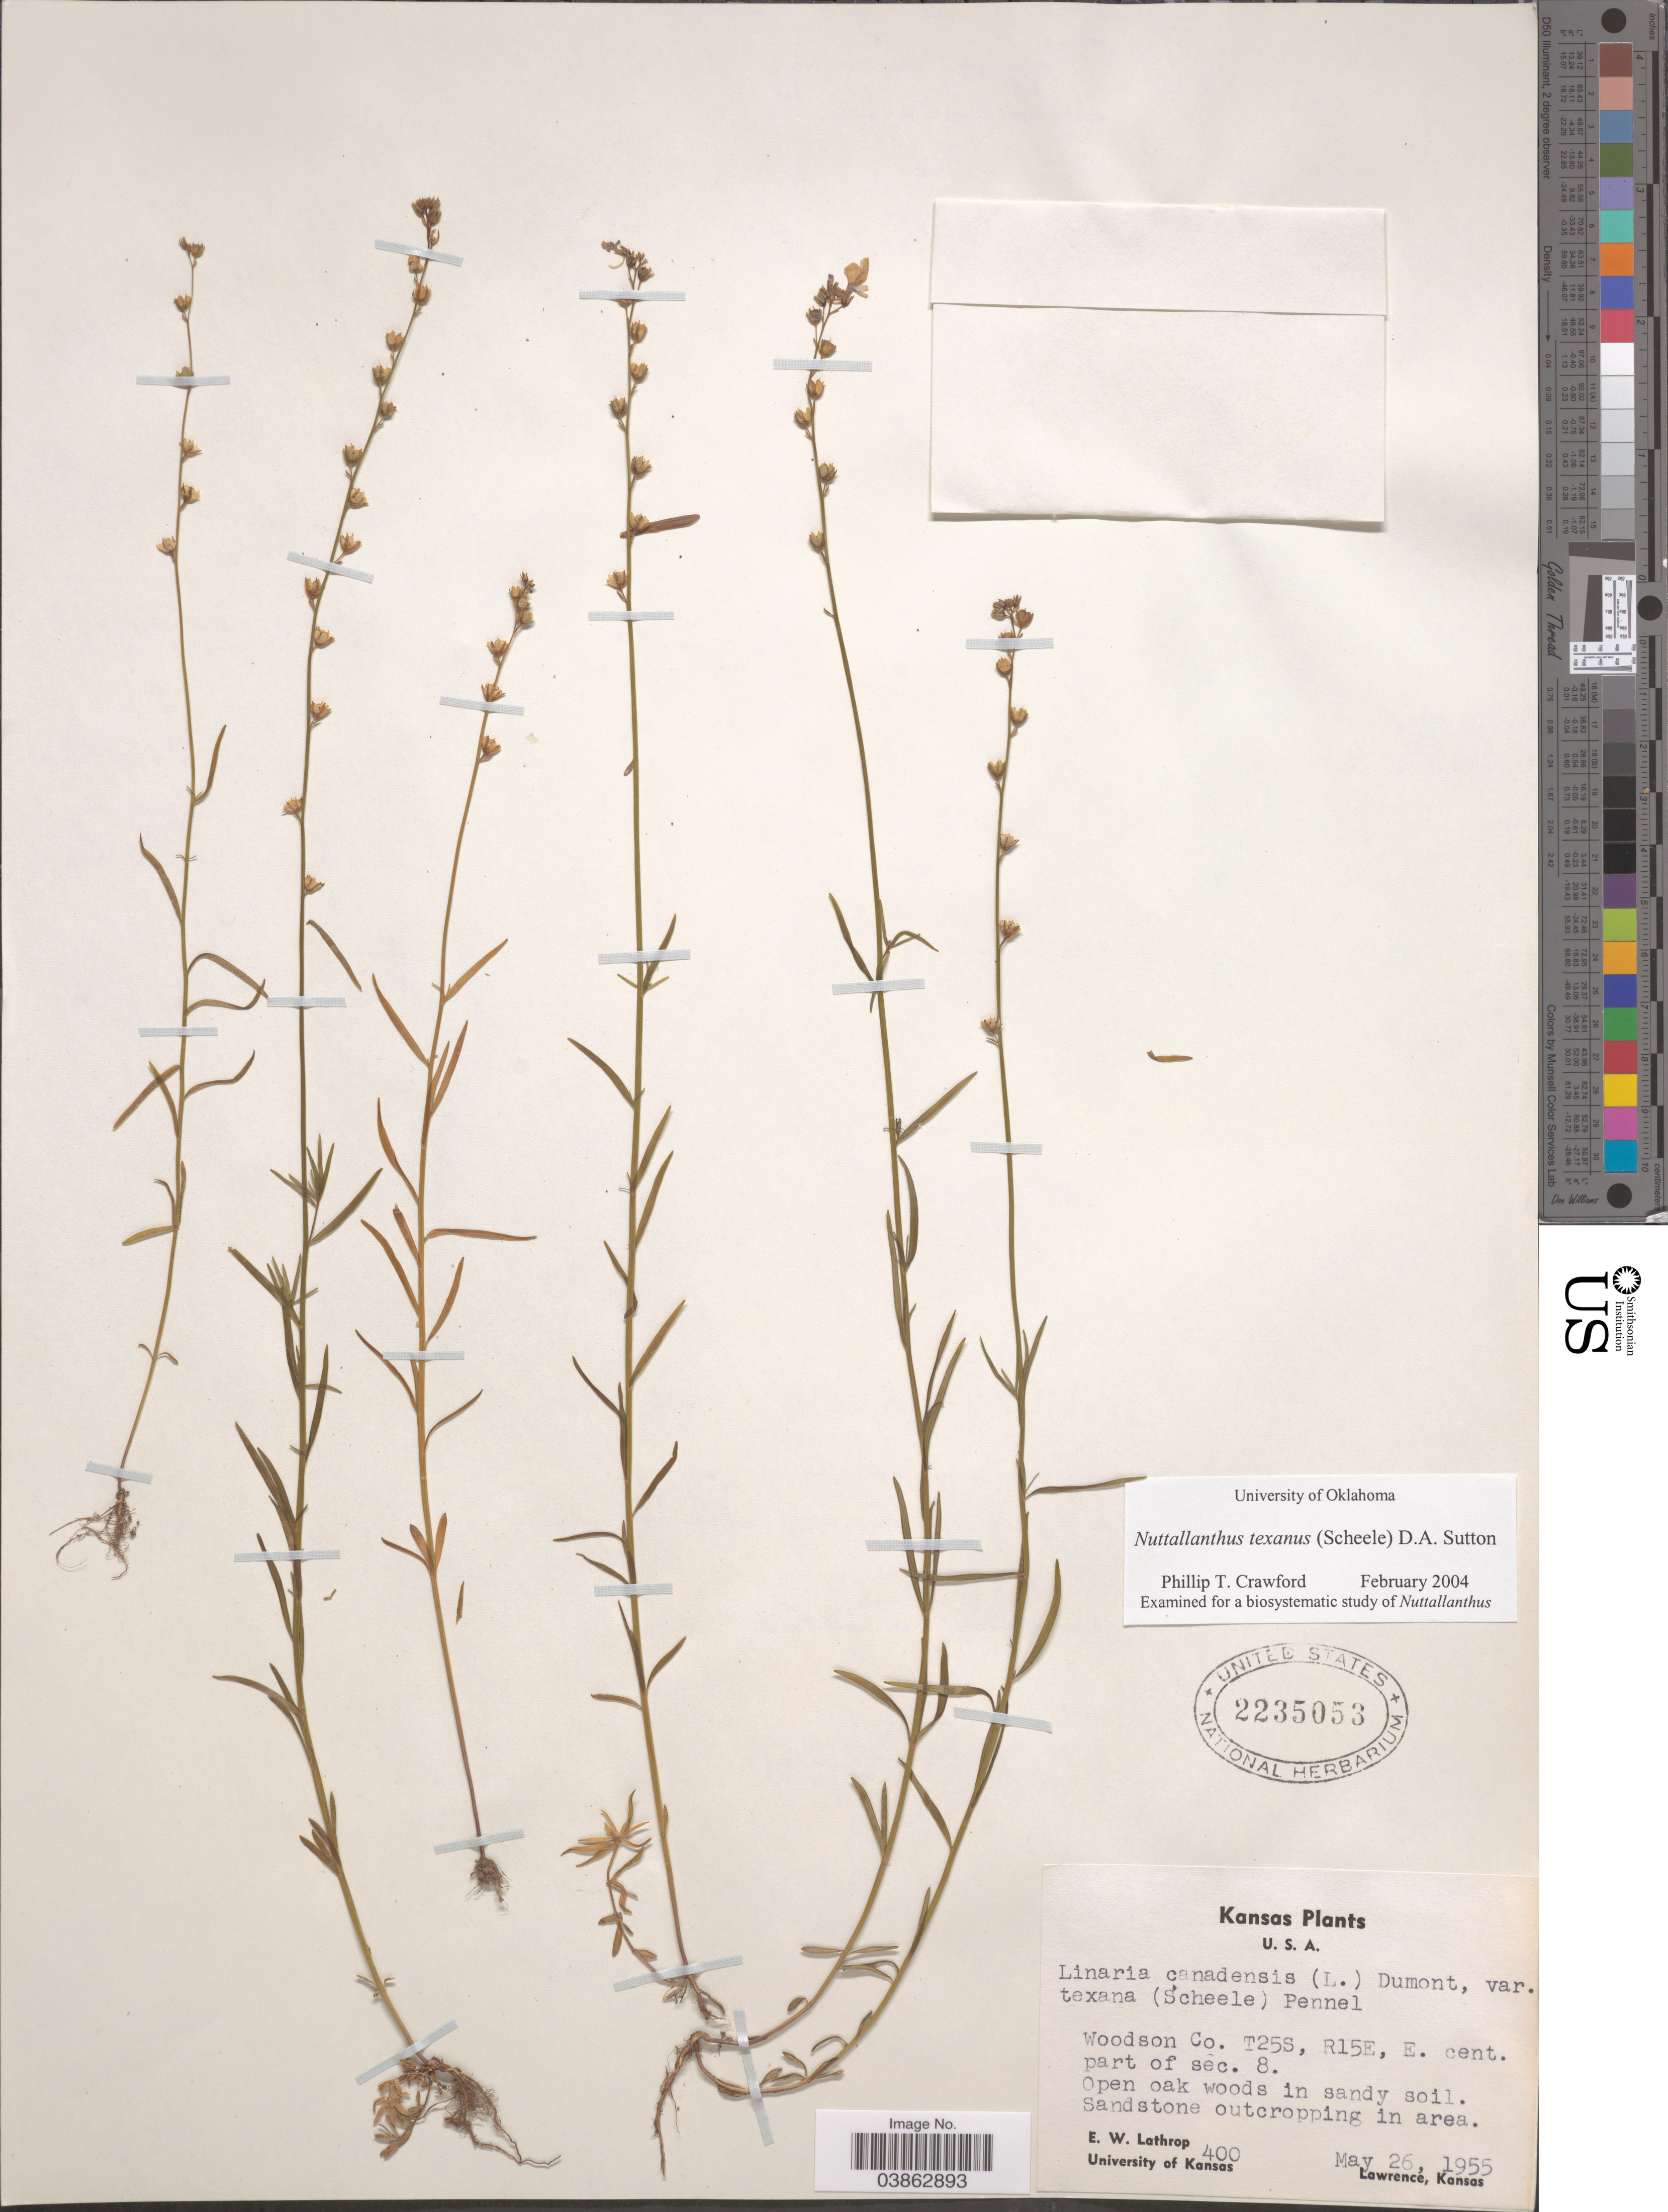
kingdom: Plantae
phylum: Tracheophyta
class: Magnoliopsida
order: Lamiales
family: Plantaginaceae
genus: Linaria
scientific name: Linaria texana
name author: Scheele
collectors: E. W. Lathrop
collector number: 400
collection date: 1955-05-26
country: United States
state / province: Kansas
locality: Woodson Co. T25S, R15E, E. cent. part of sec. 8.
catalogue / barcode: US 2235053